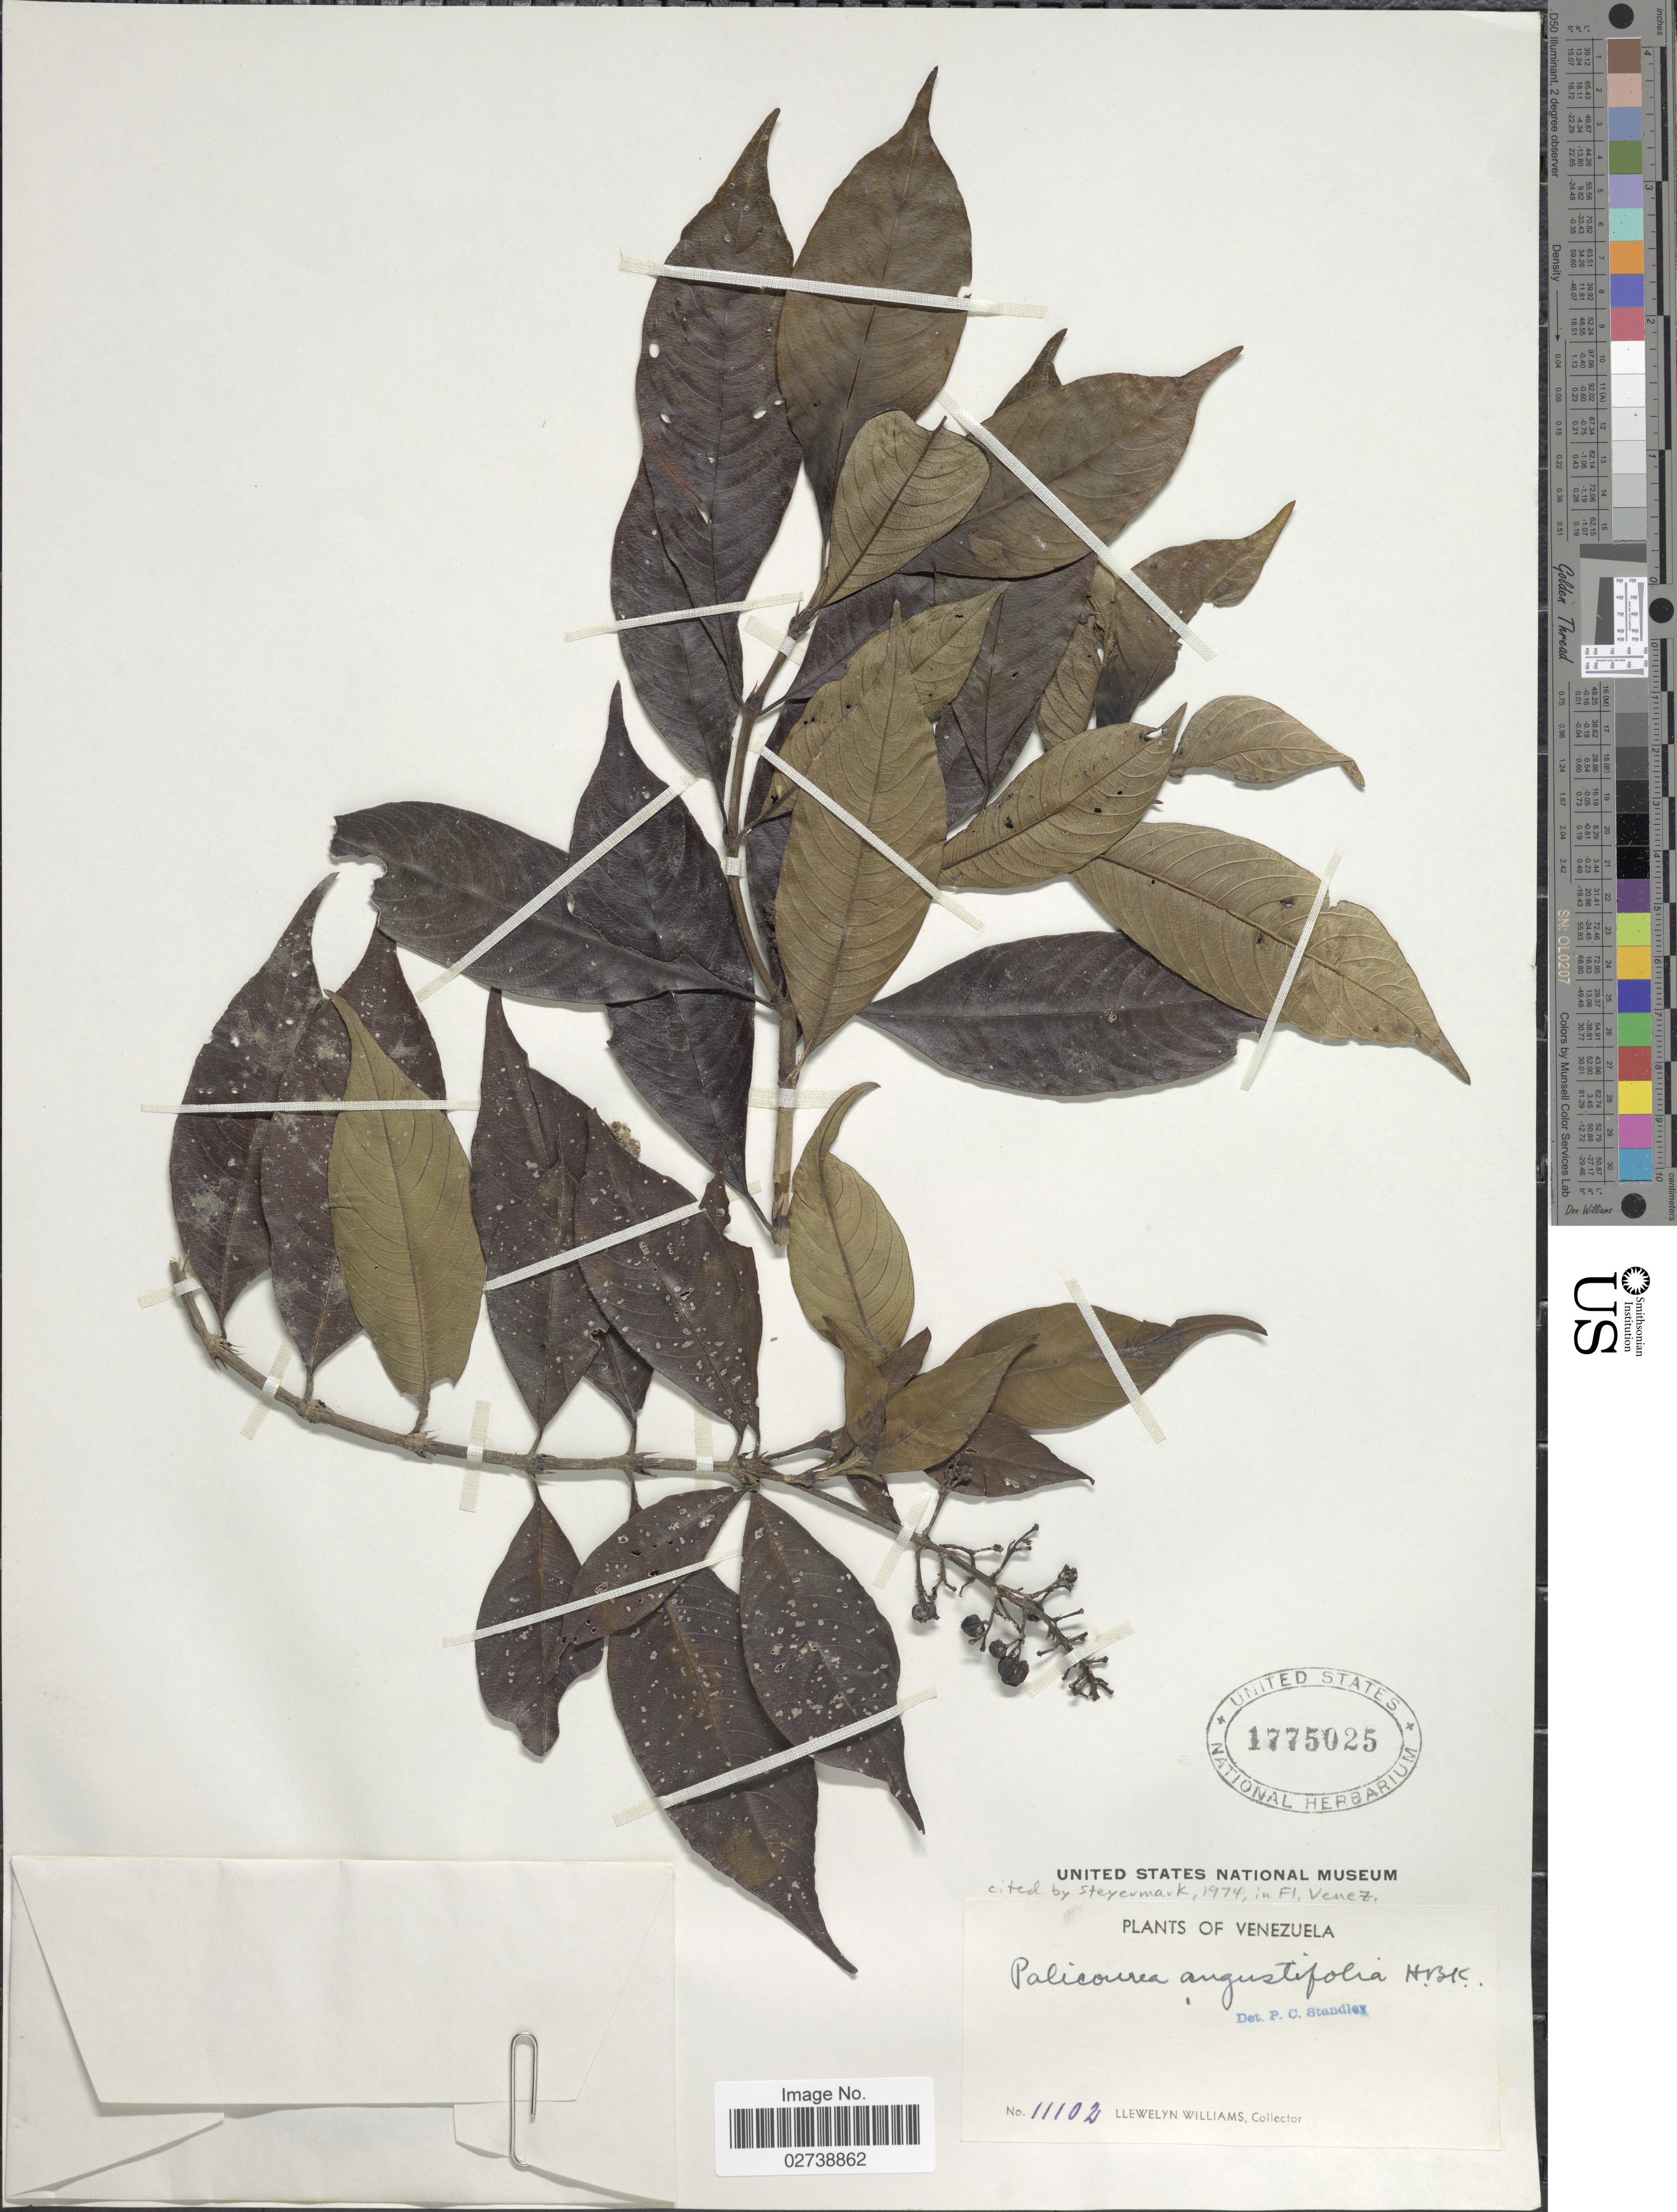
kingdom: Plantae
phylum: Tracheophyta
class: Magnoliopsida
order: Gentianales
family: Rubiaceae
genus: Palicourea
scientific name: Palicourea angustifolia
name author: Kunth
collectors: Ll. Williams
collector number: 11102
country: Venezuela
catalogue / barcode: US 1775025